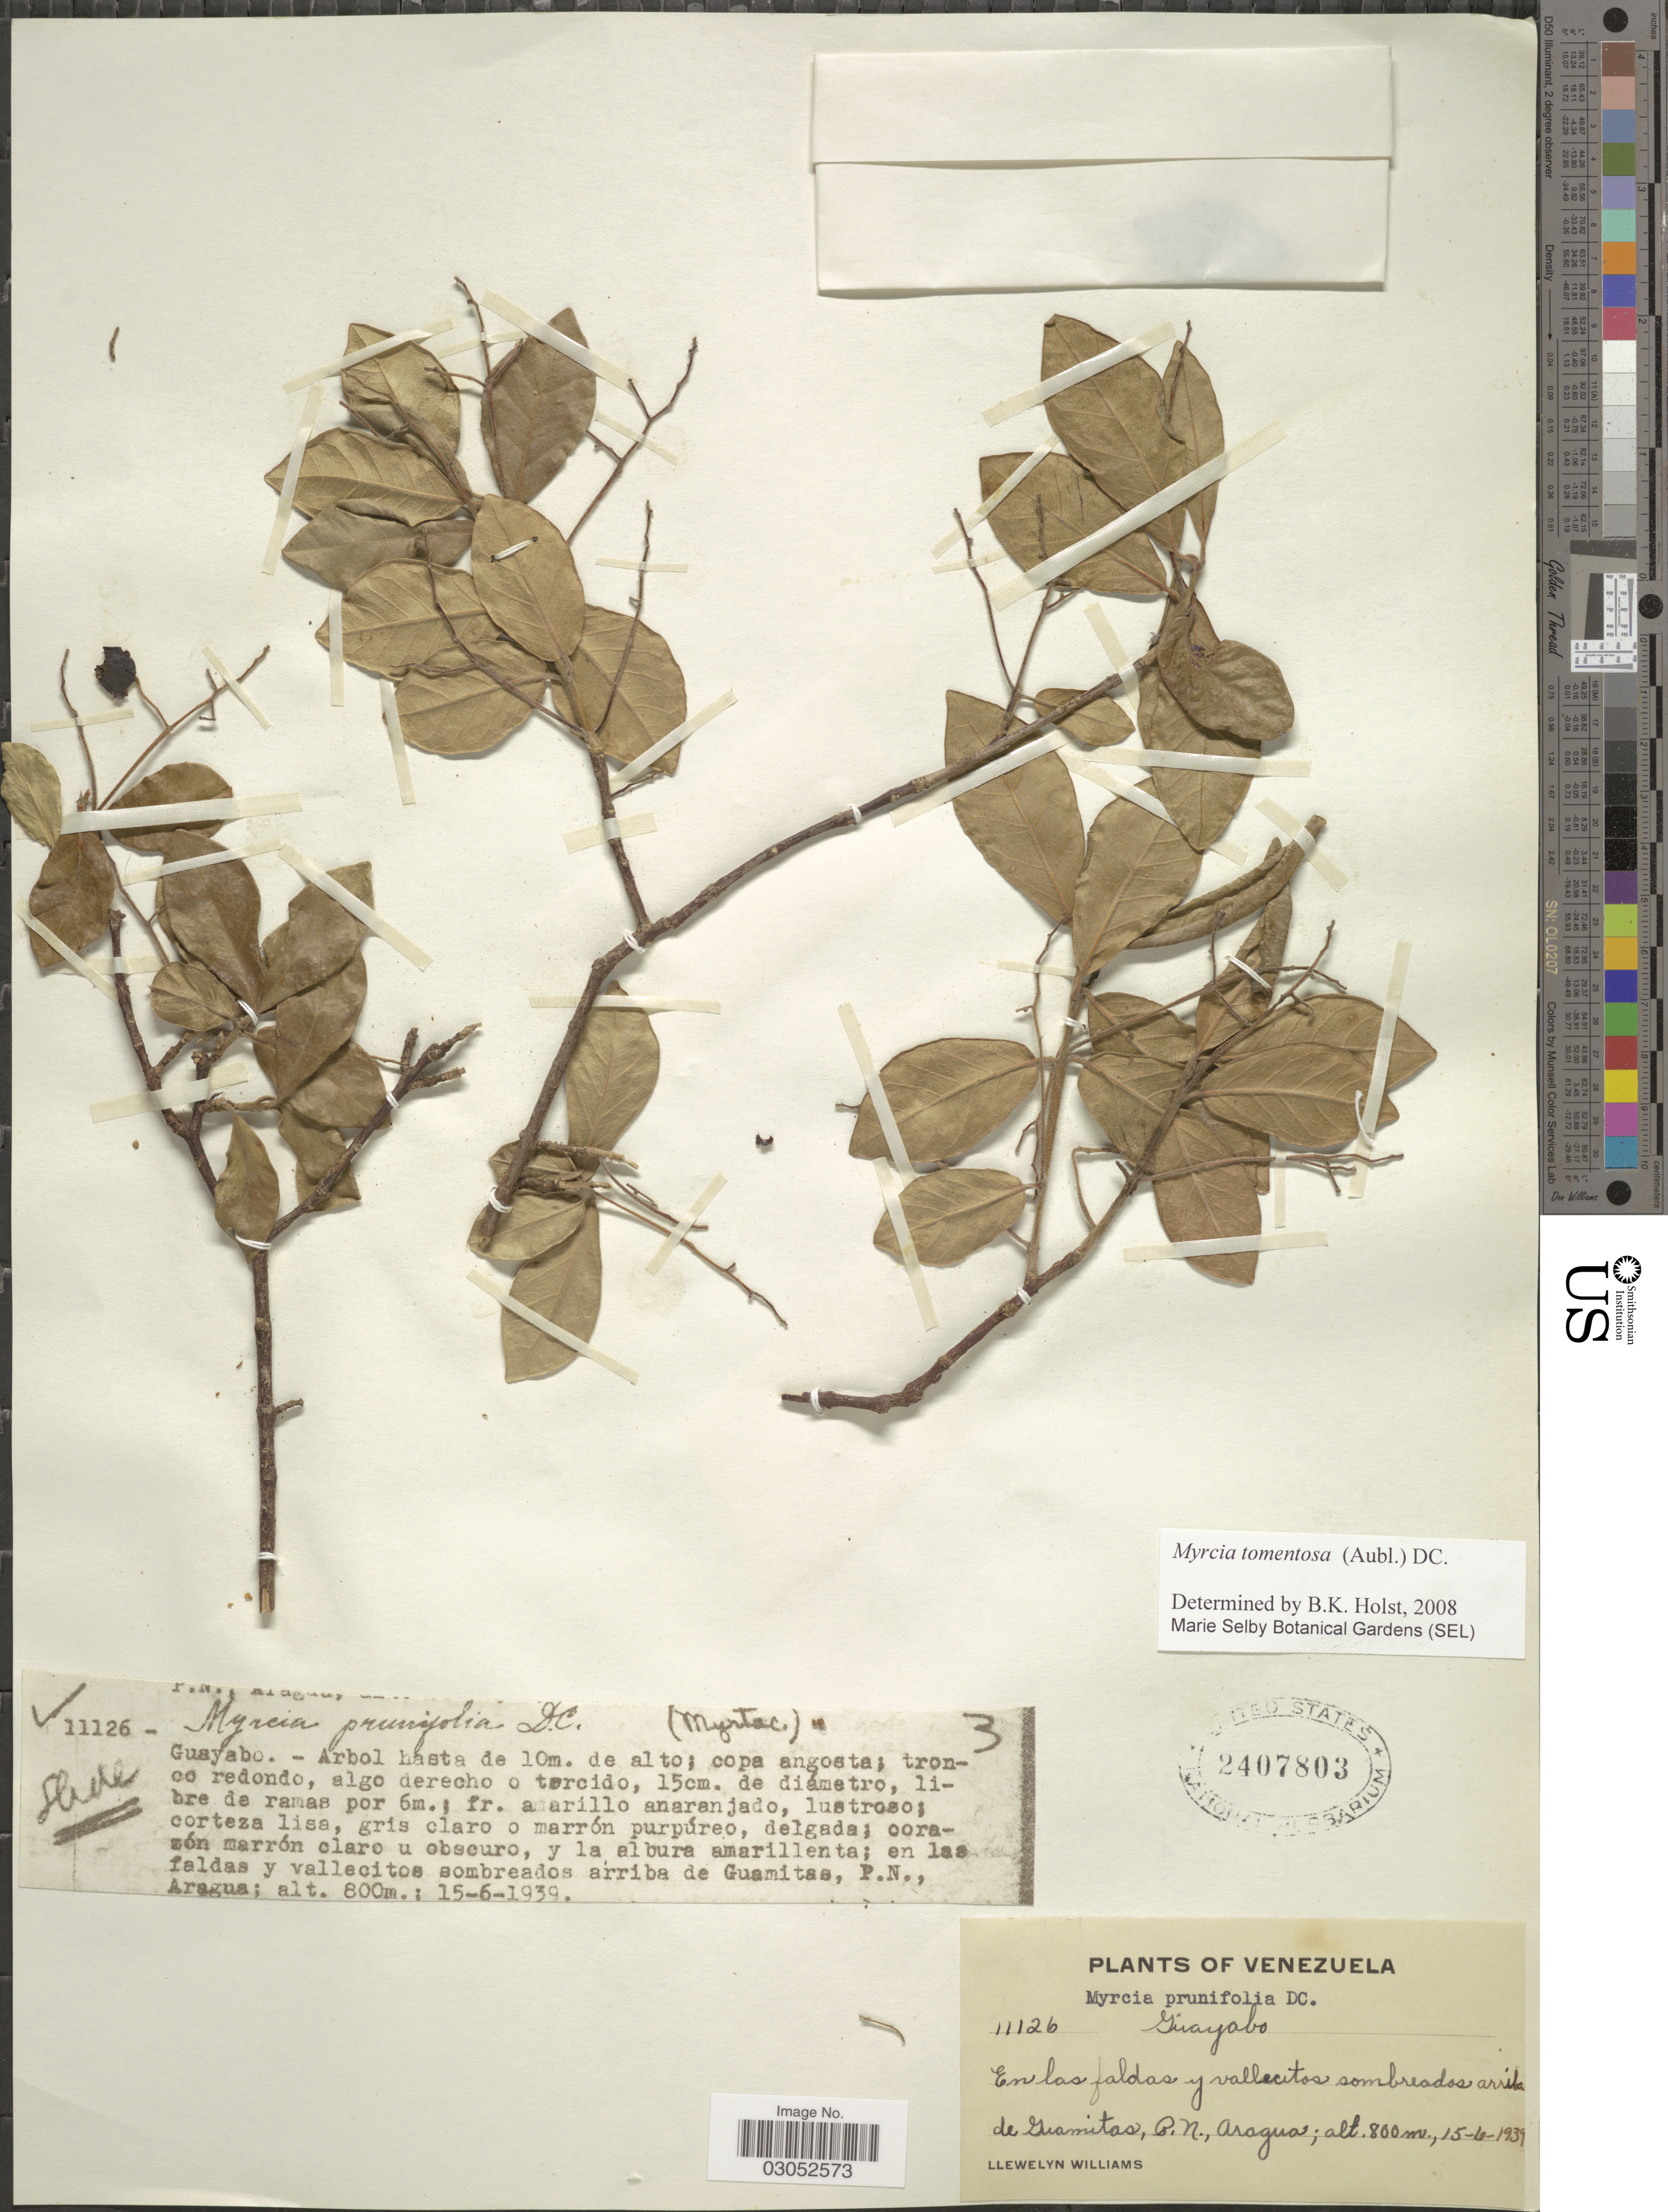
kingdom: Plantae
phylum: Tracheophyta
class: Magnoliopsida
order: Myrtales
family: Myrtaceae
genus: Myrcia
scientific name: Myrcia tomentosa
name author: (Aubl.) DC.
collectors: Ll. Williams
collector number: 11126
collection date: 1939-06-15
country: Venezuela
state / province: Aragua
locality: En las faldas y vallecitos sombreados arriba de Guamitas, P.N., Aragua.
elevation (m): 800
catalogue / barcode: US 2407803